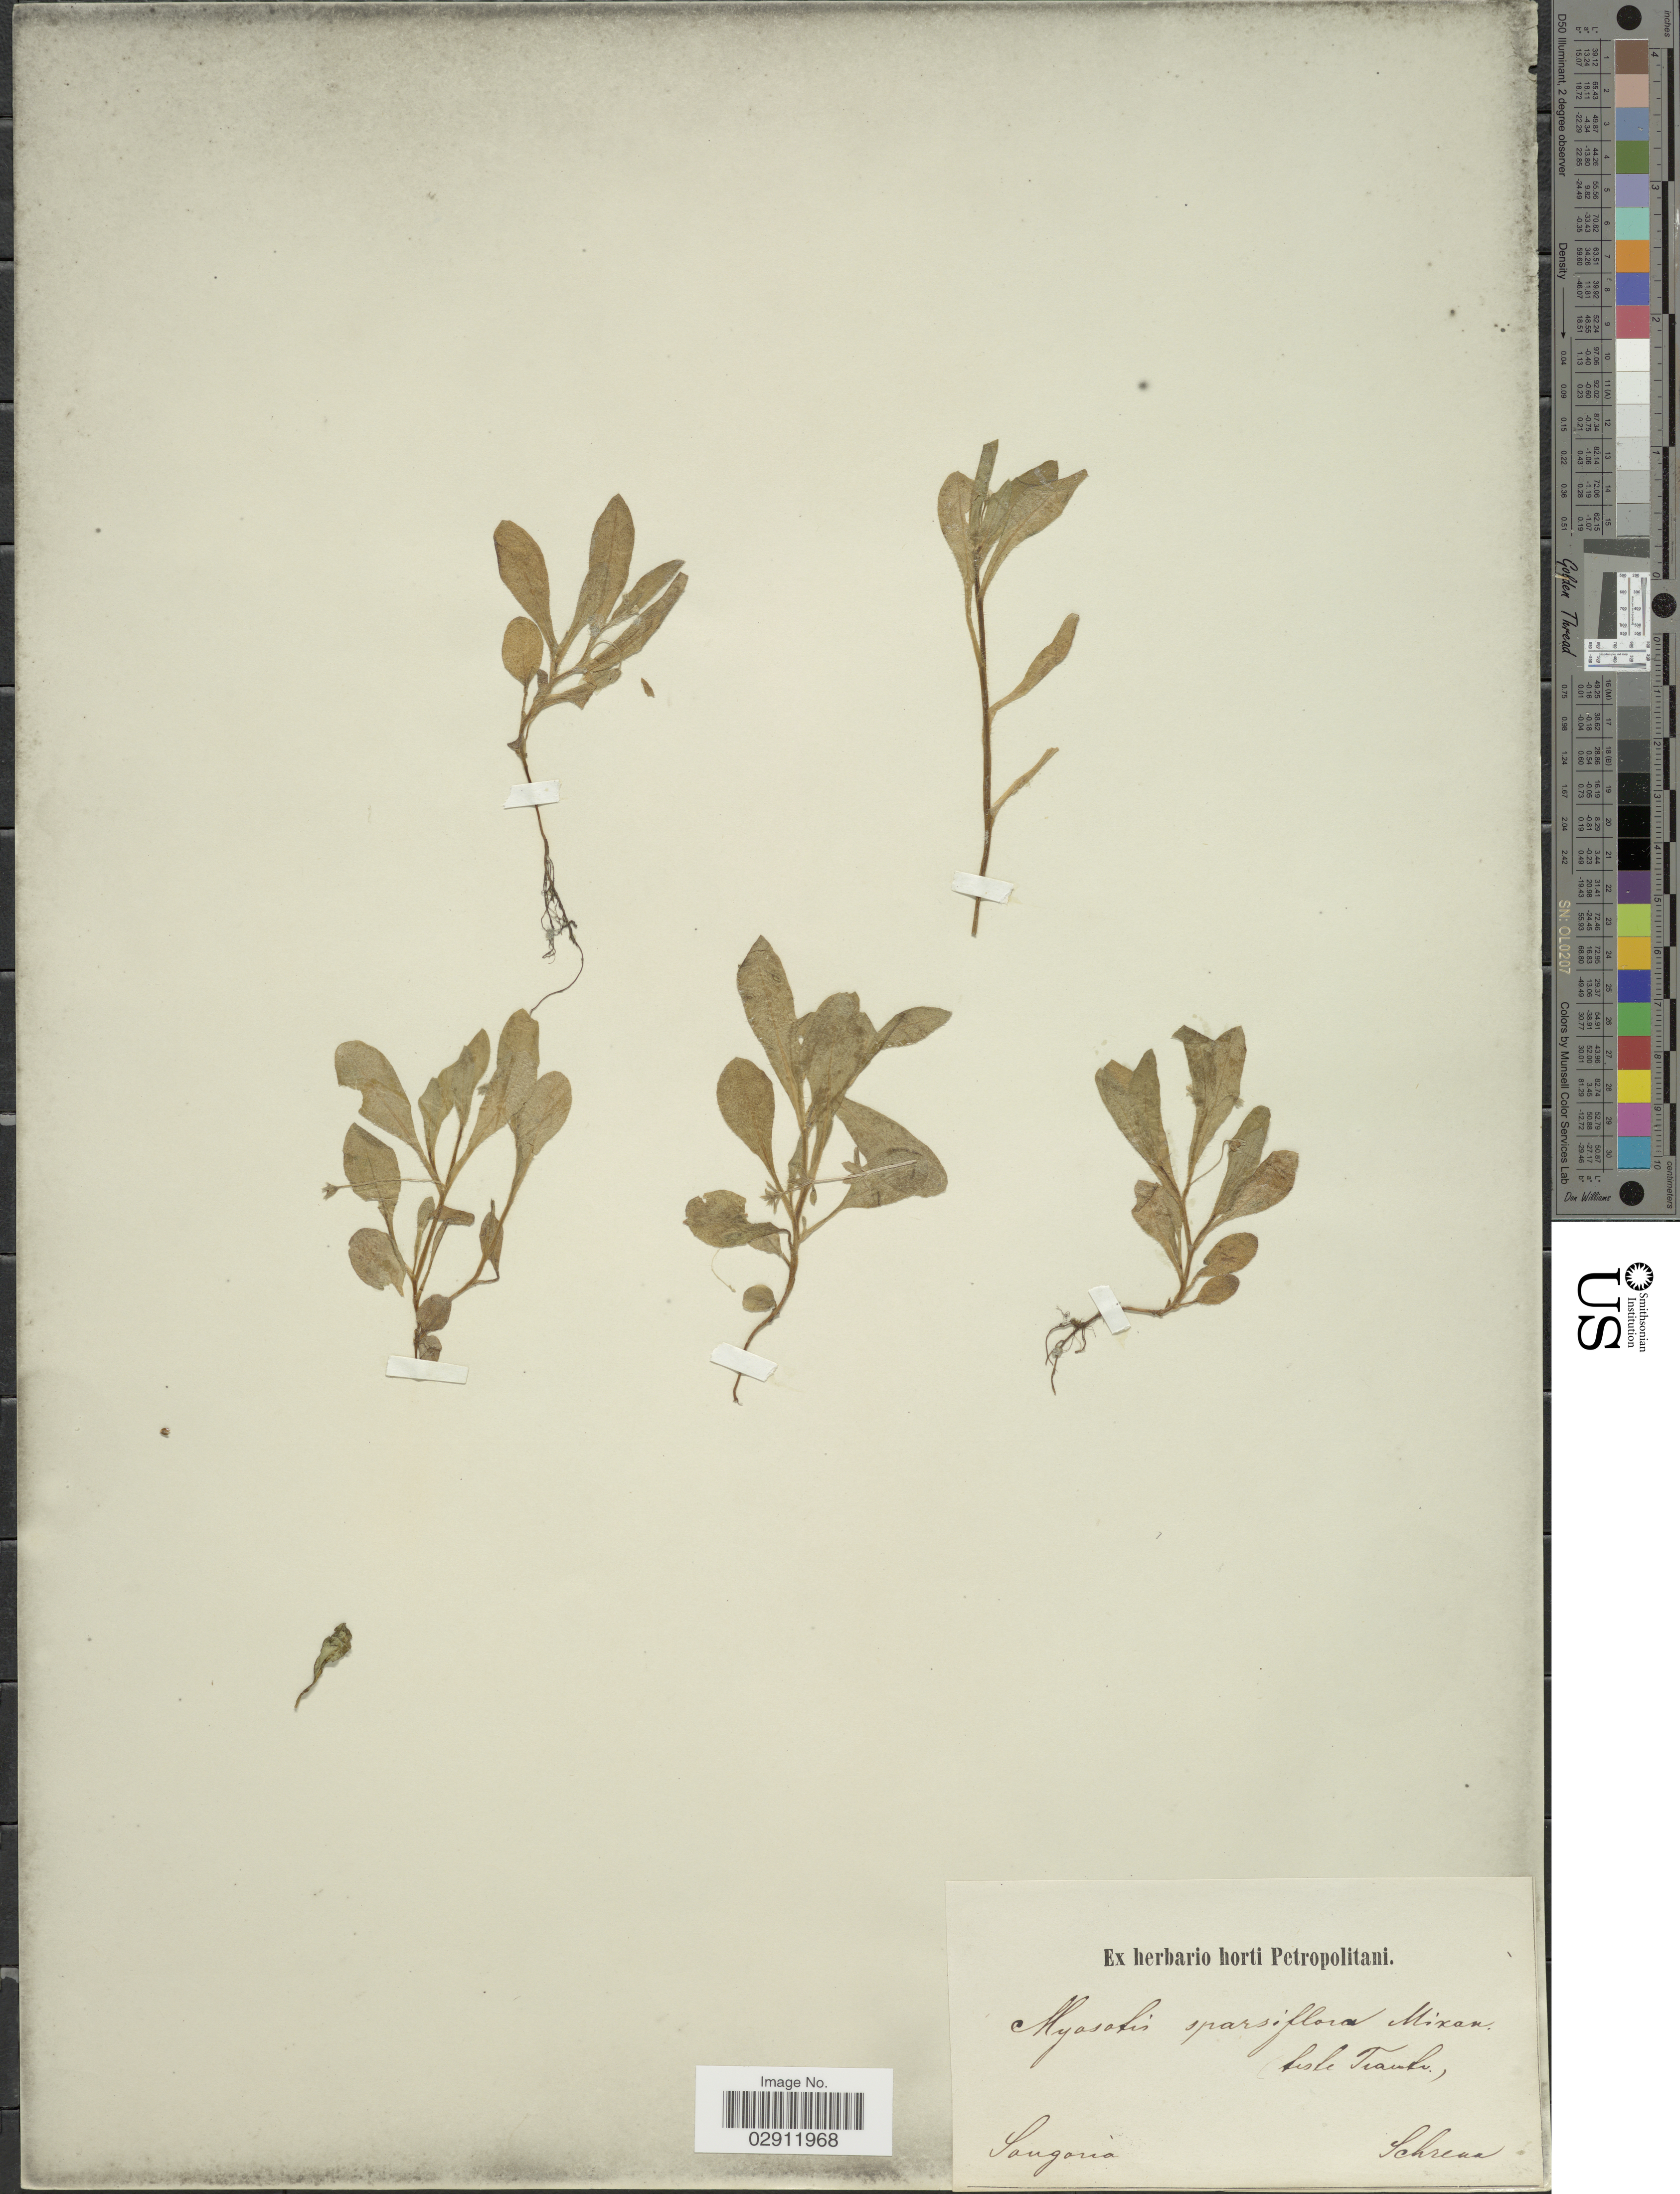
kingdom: Plantae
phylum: Tracheophyta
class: Magnoliopsida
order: Boraginales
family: Boraginaceae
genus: Myosotis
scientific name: Myosotis sparsiflora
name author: J.C. Mikan ex Pohl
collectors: A.G. Schrenk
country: Kazakhstan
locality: Songoria.